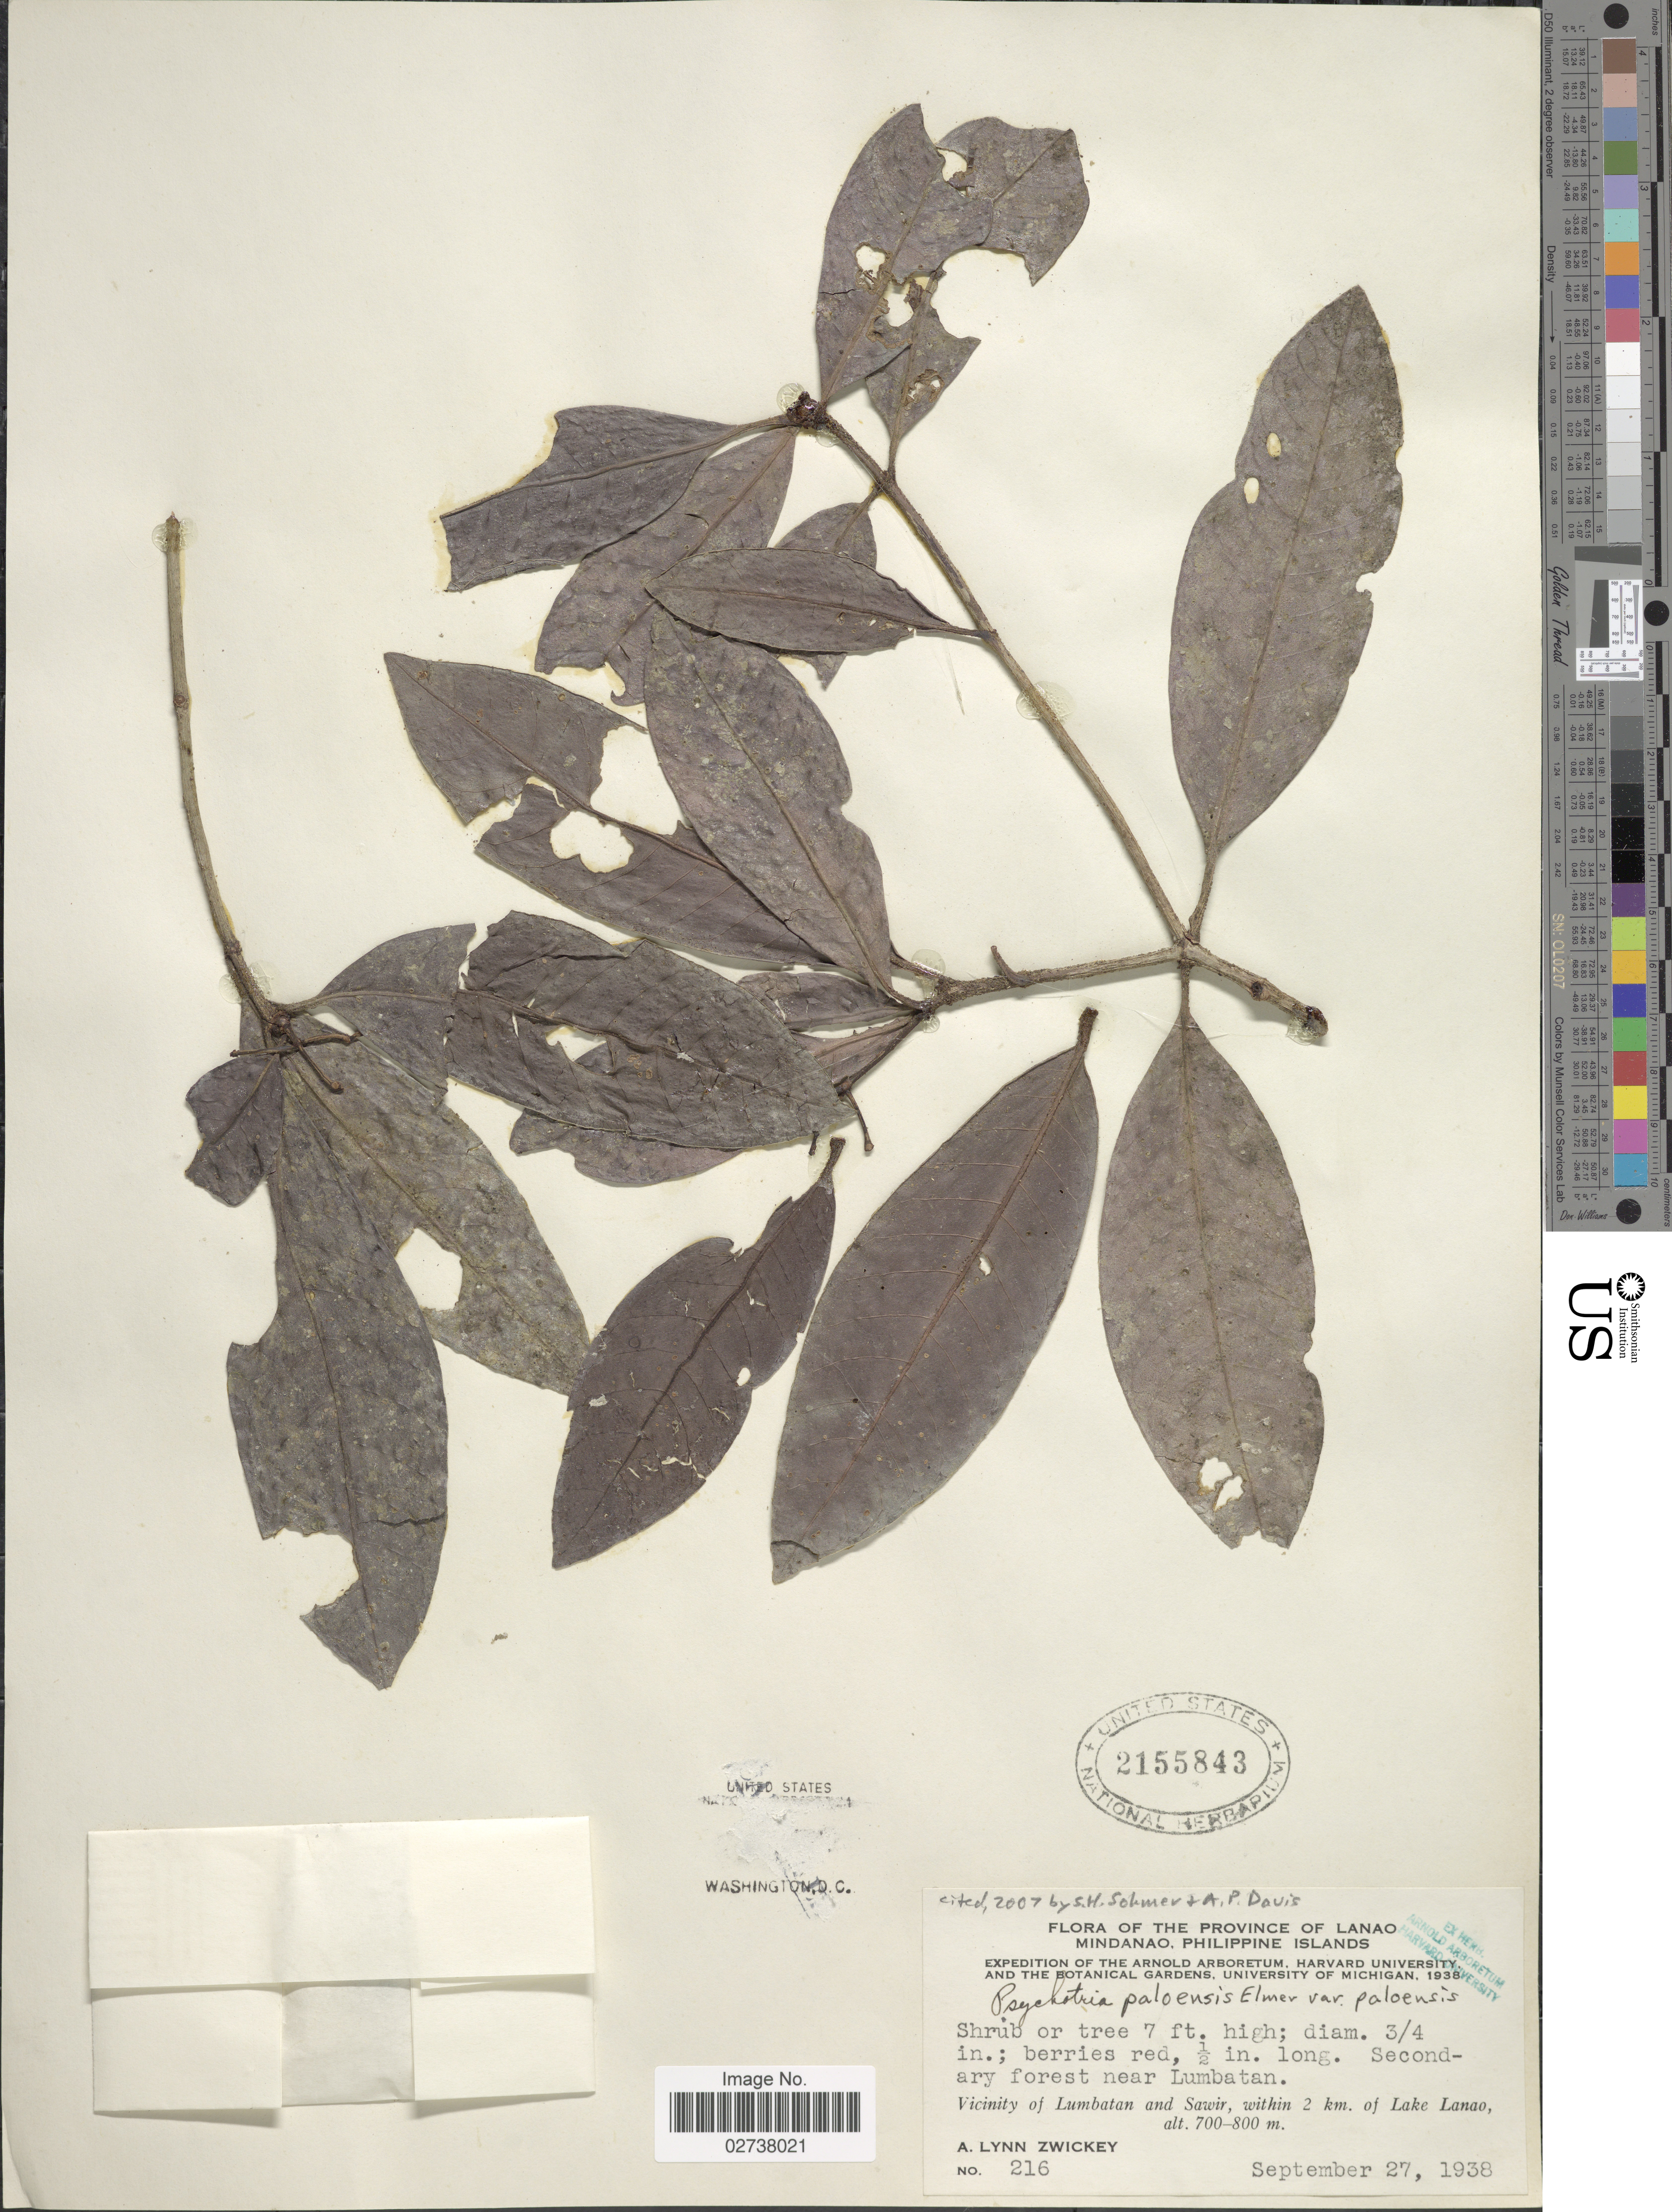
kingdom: Plantae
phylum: Tracheophyta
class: Magnoliopsida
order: Gentianales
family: Rubiaceae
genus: Psychotria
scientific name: Psychotria paloensis var. paloensis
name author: Elmer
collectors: A. Zwickey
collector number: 216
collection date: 1938-09-27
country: Philippines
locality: Province of Lanao, Mindanao, Secondary forest near Lumbatan, Vicinity of Lumbatan and Sawir, within 2 km. of Lake Lanao.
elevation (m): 700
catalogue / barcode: US 2155843